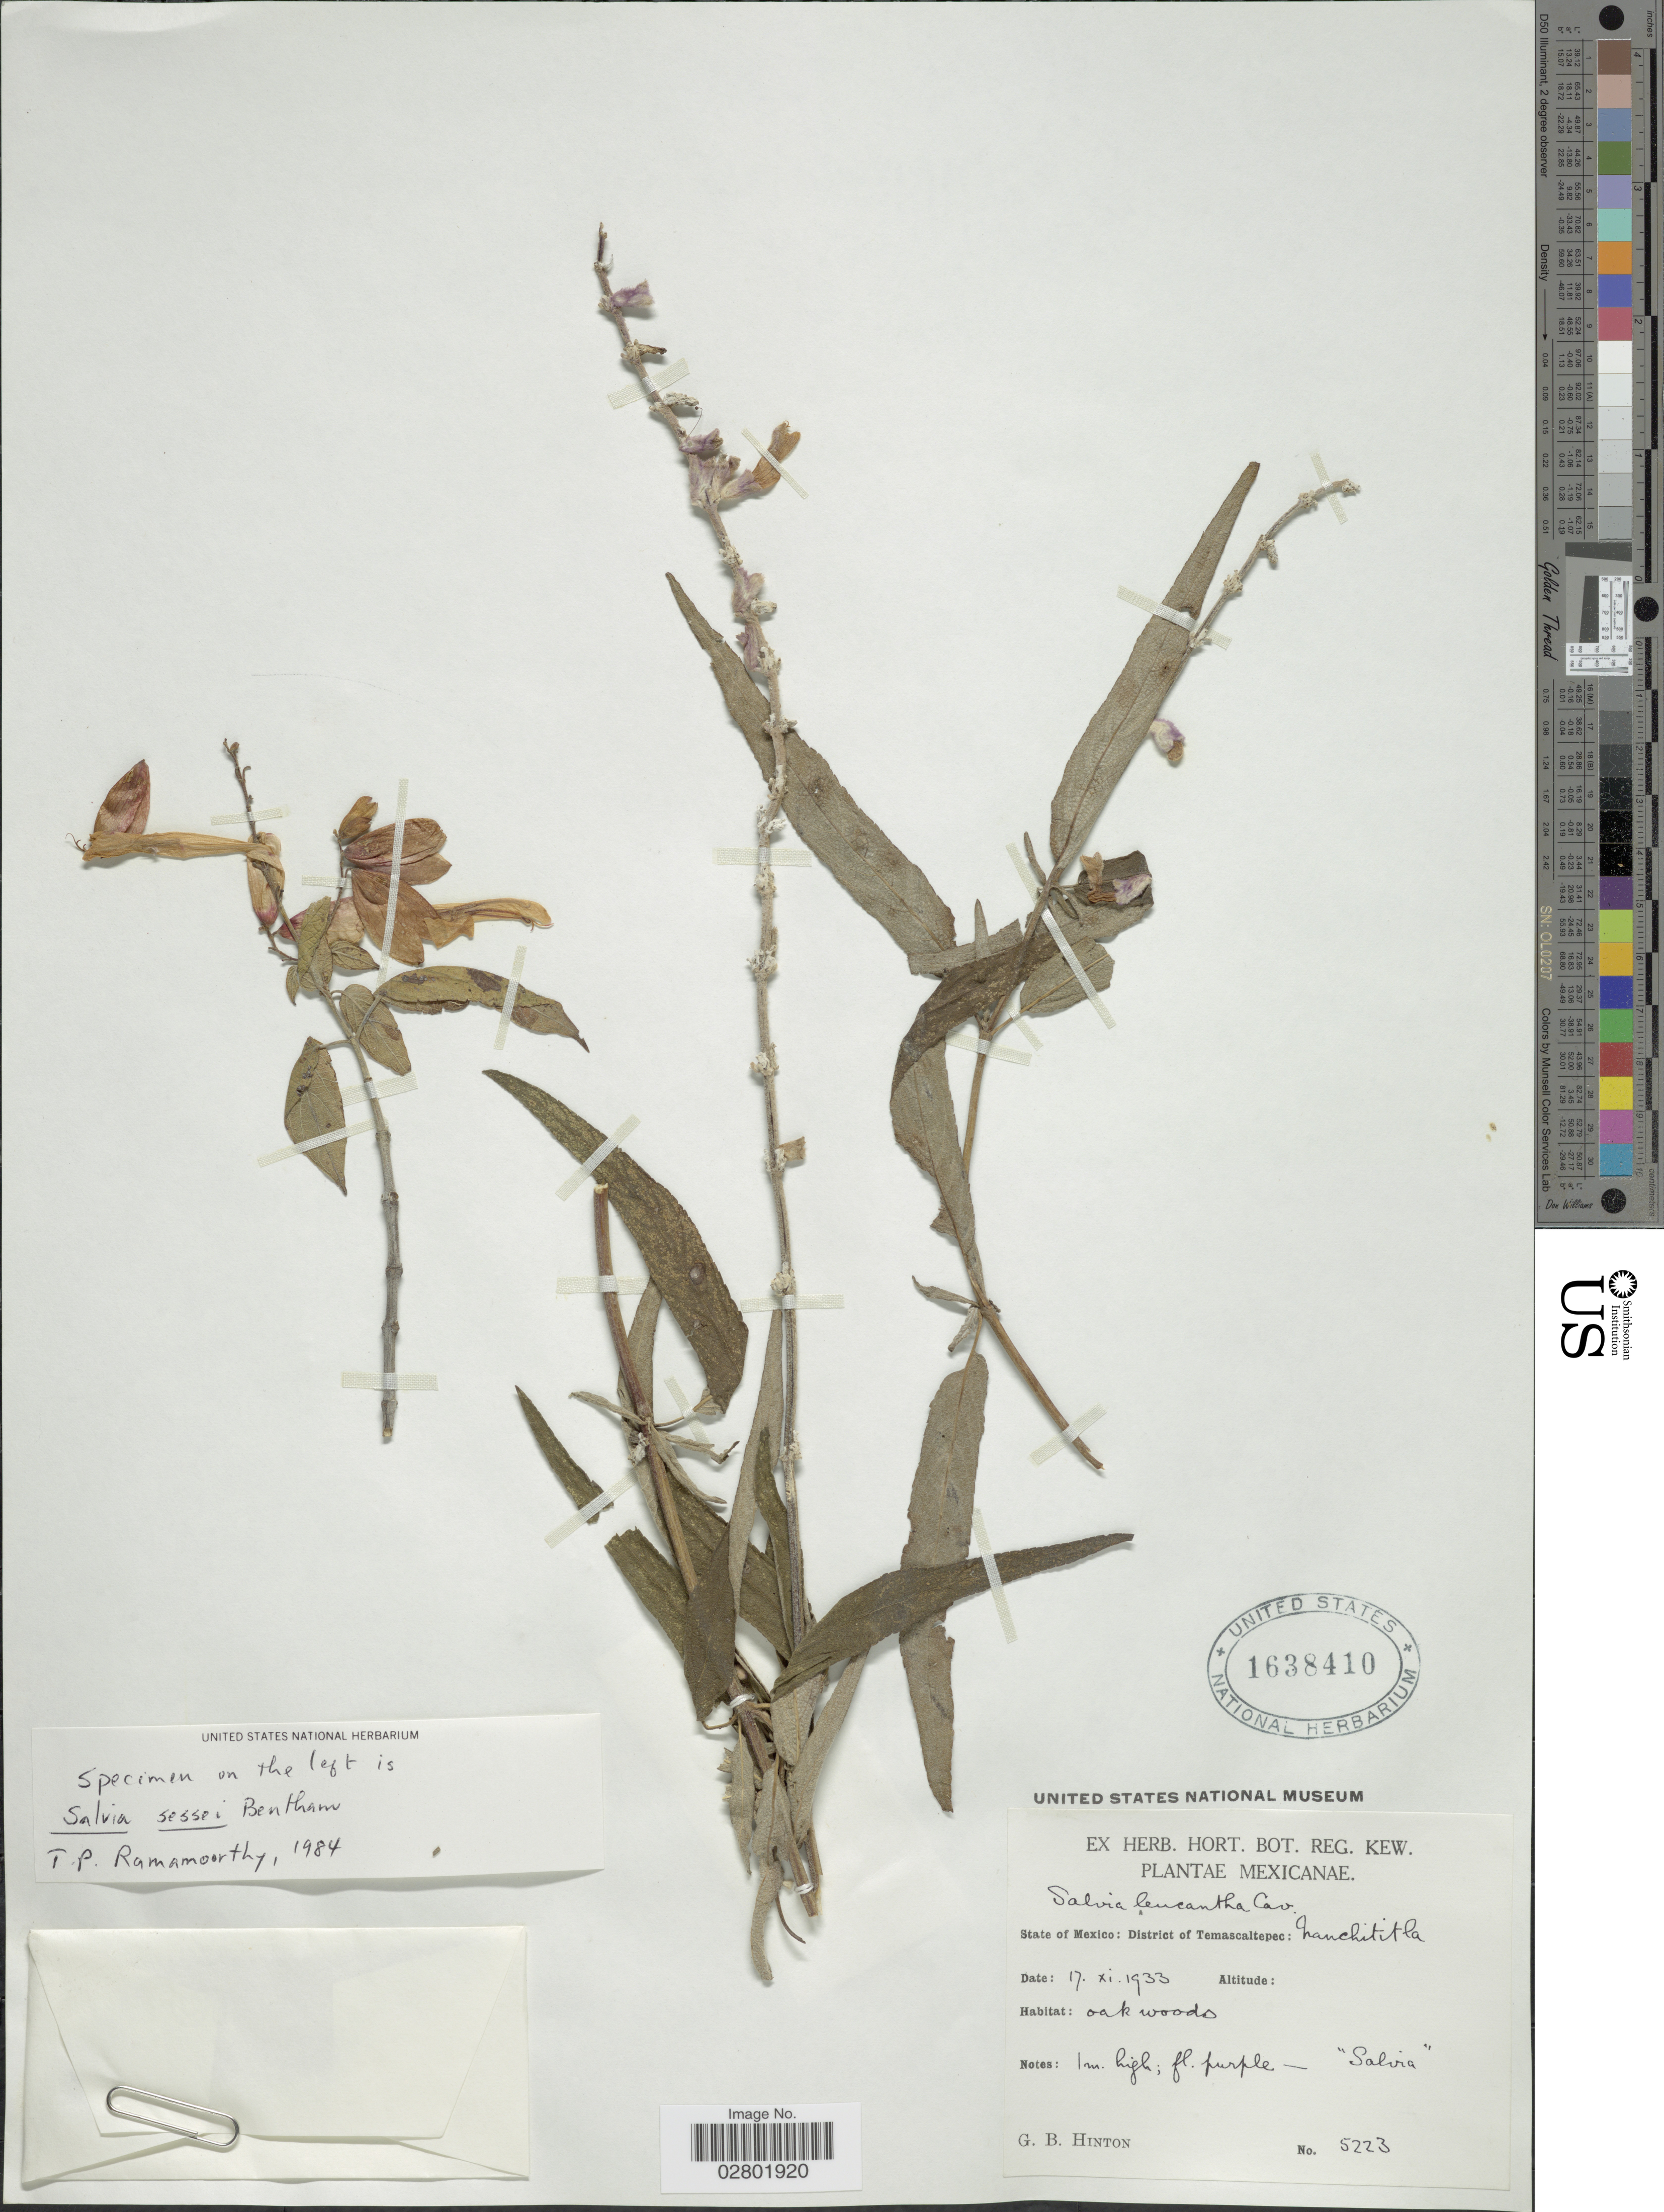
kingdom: Plantae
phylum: Tracheophyta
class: Magnoliopsida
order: Lamiales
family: Lamiaceae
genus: Salvia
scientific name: Salvia leucantha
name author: Cav.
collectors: G. B. Hinton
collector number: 5223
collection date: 1933-11-17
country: Mexico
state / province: México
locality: District of Temascaltepec: Nanchititla.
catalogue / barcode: US 1638410